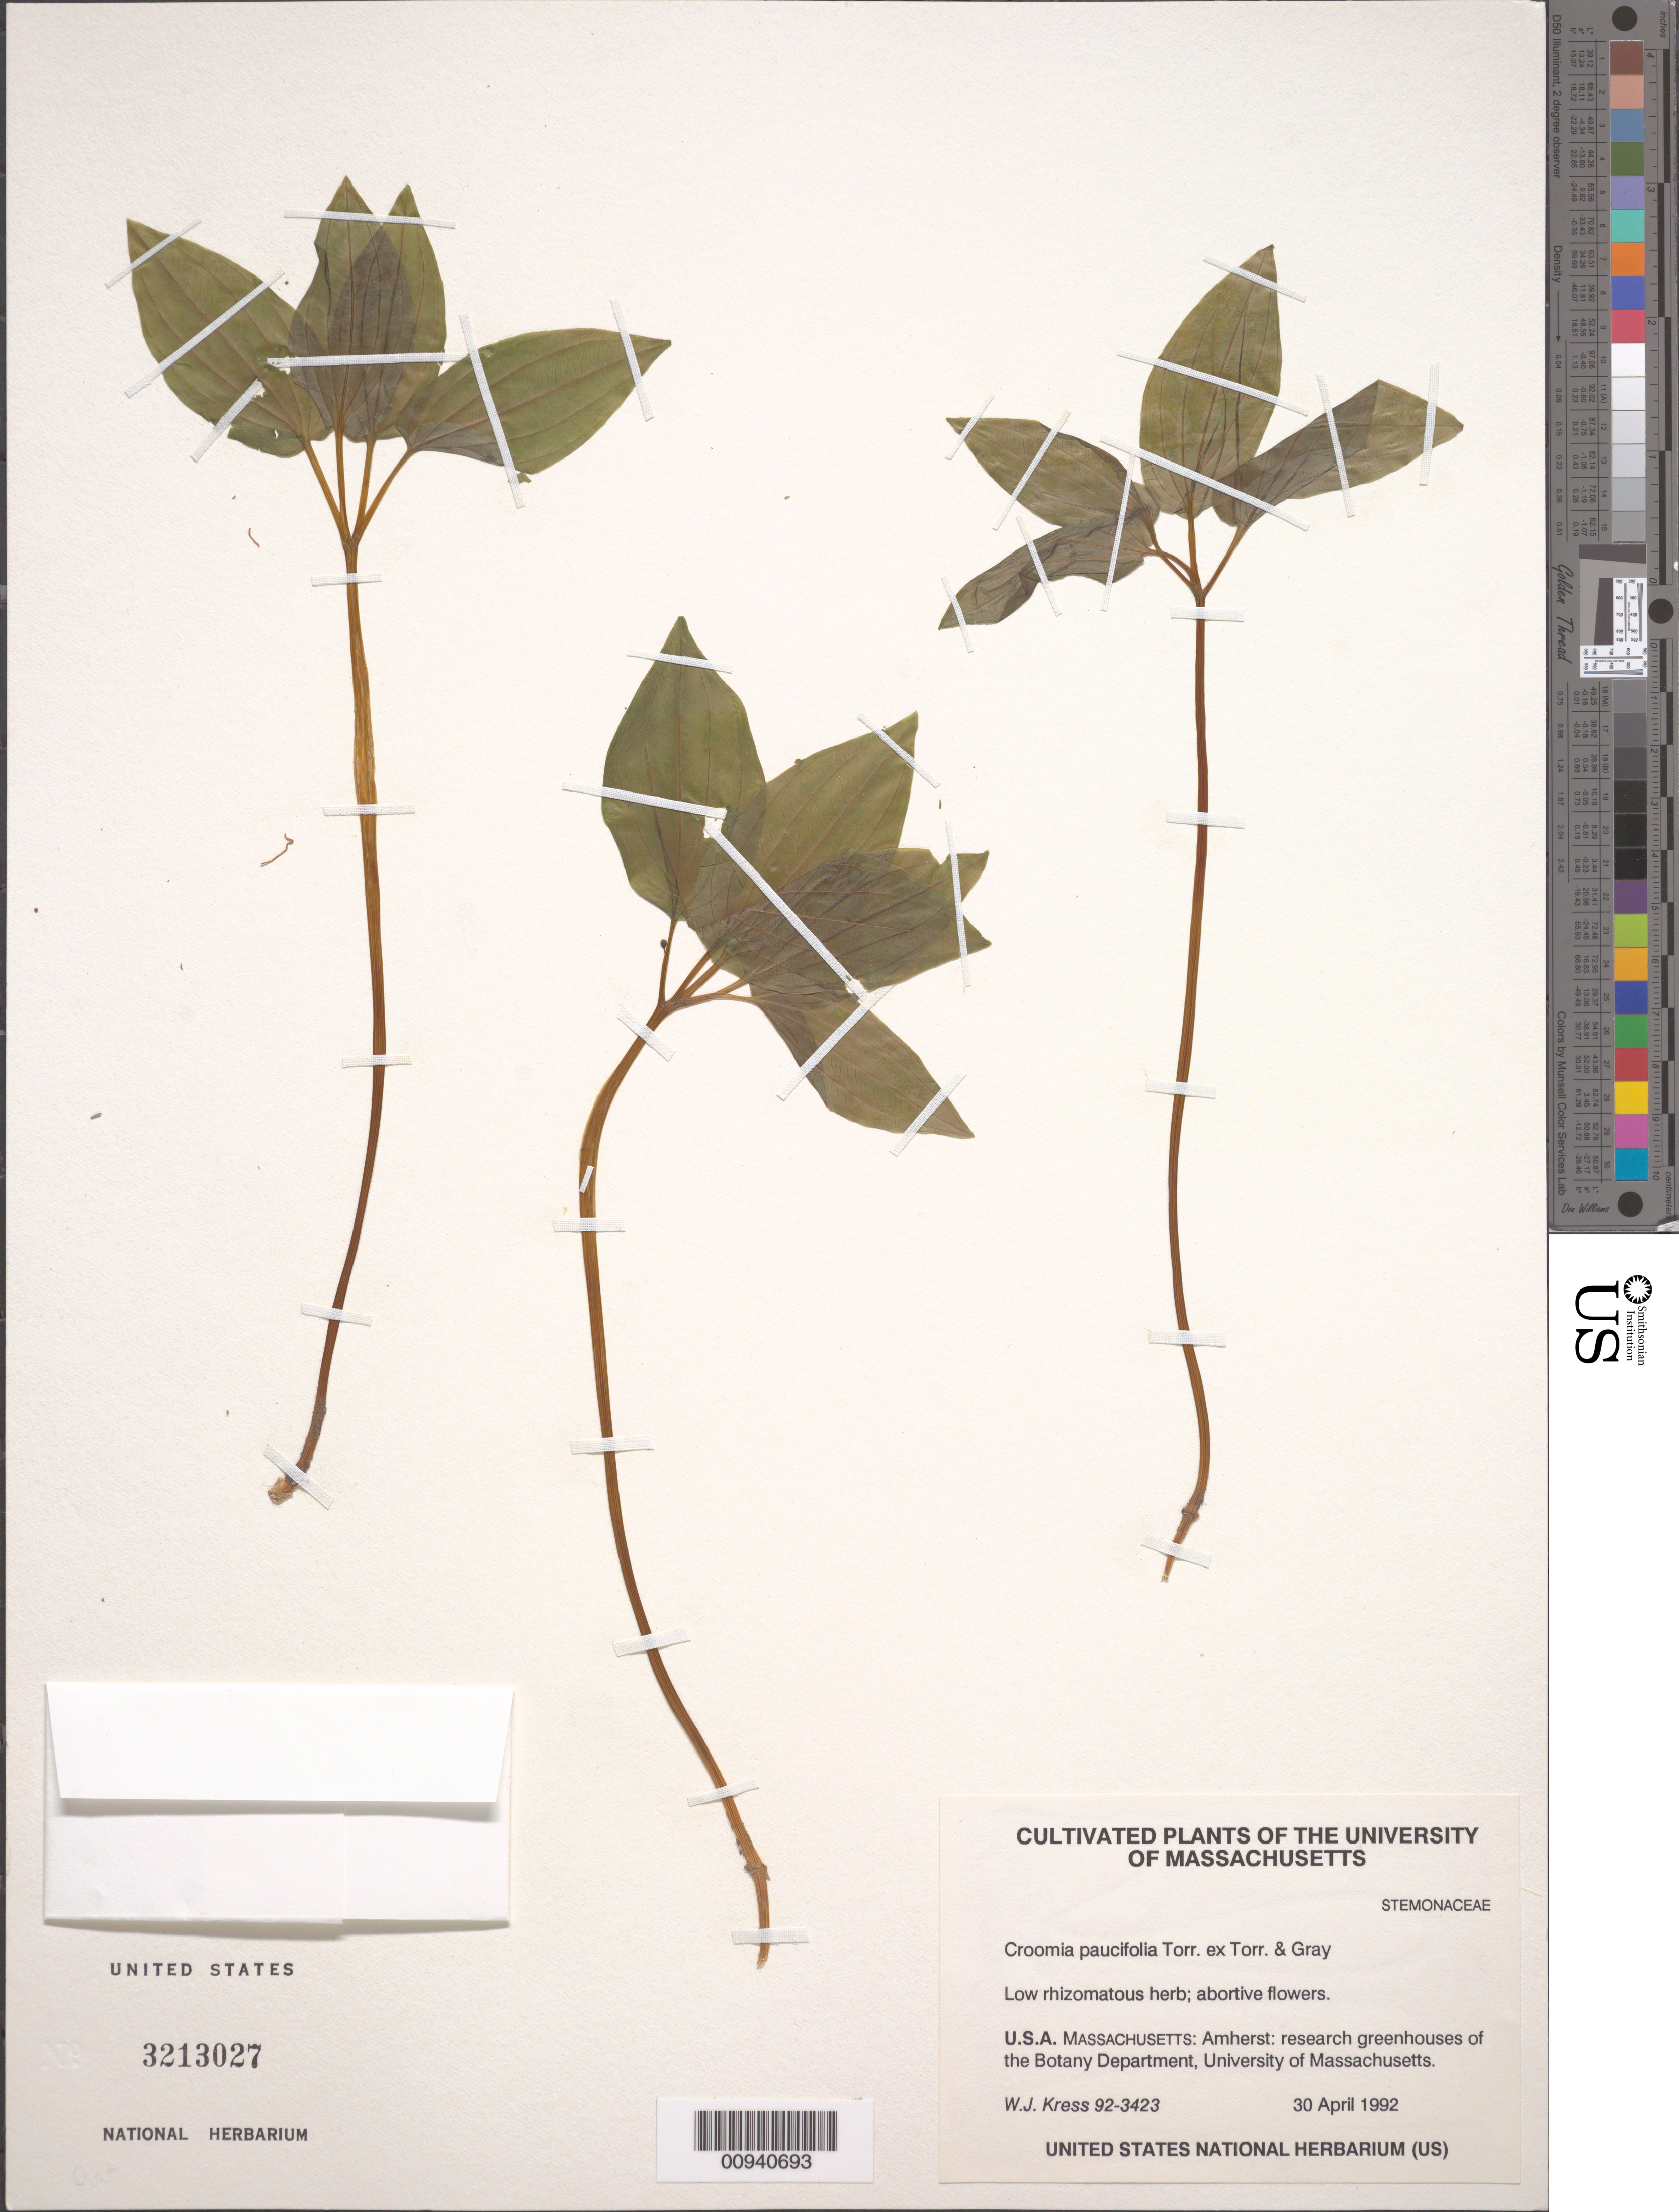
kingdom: Plantae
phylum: Tracheophyta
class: Liliopsida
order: Pandanales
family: Stemonaceae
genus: Croomia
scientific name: Croomia pauciflora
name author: (Nutt.) Torr.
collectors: W. J. Kress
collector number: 92-3423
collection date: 1992-04-30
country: United States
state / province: Massachusetts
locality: Amherst: research greenhouses of the Botany Department, University of Massachusetts.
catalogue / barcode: US 3213027